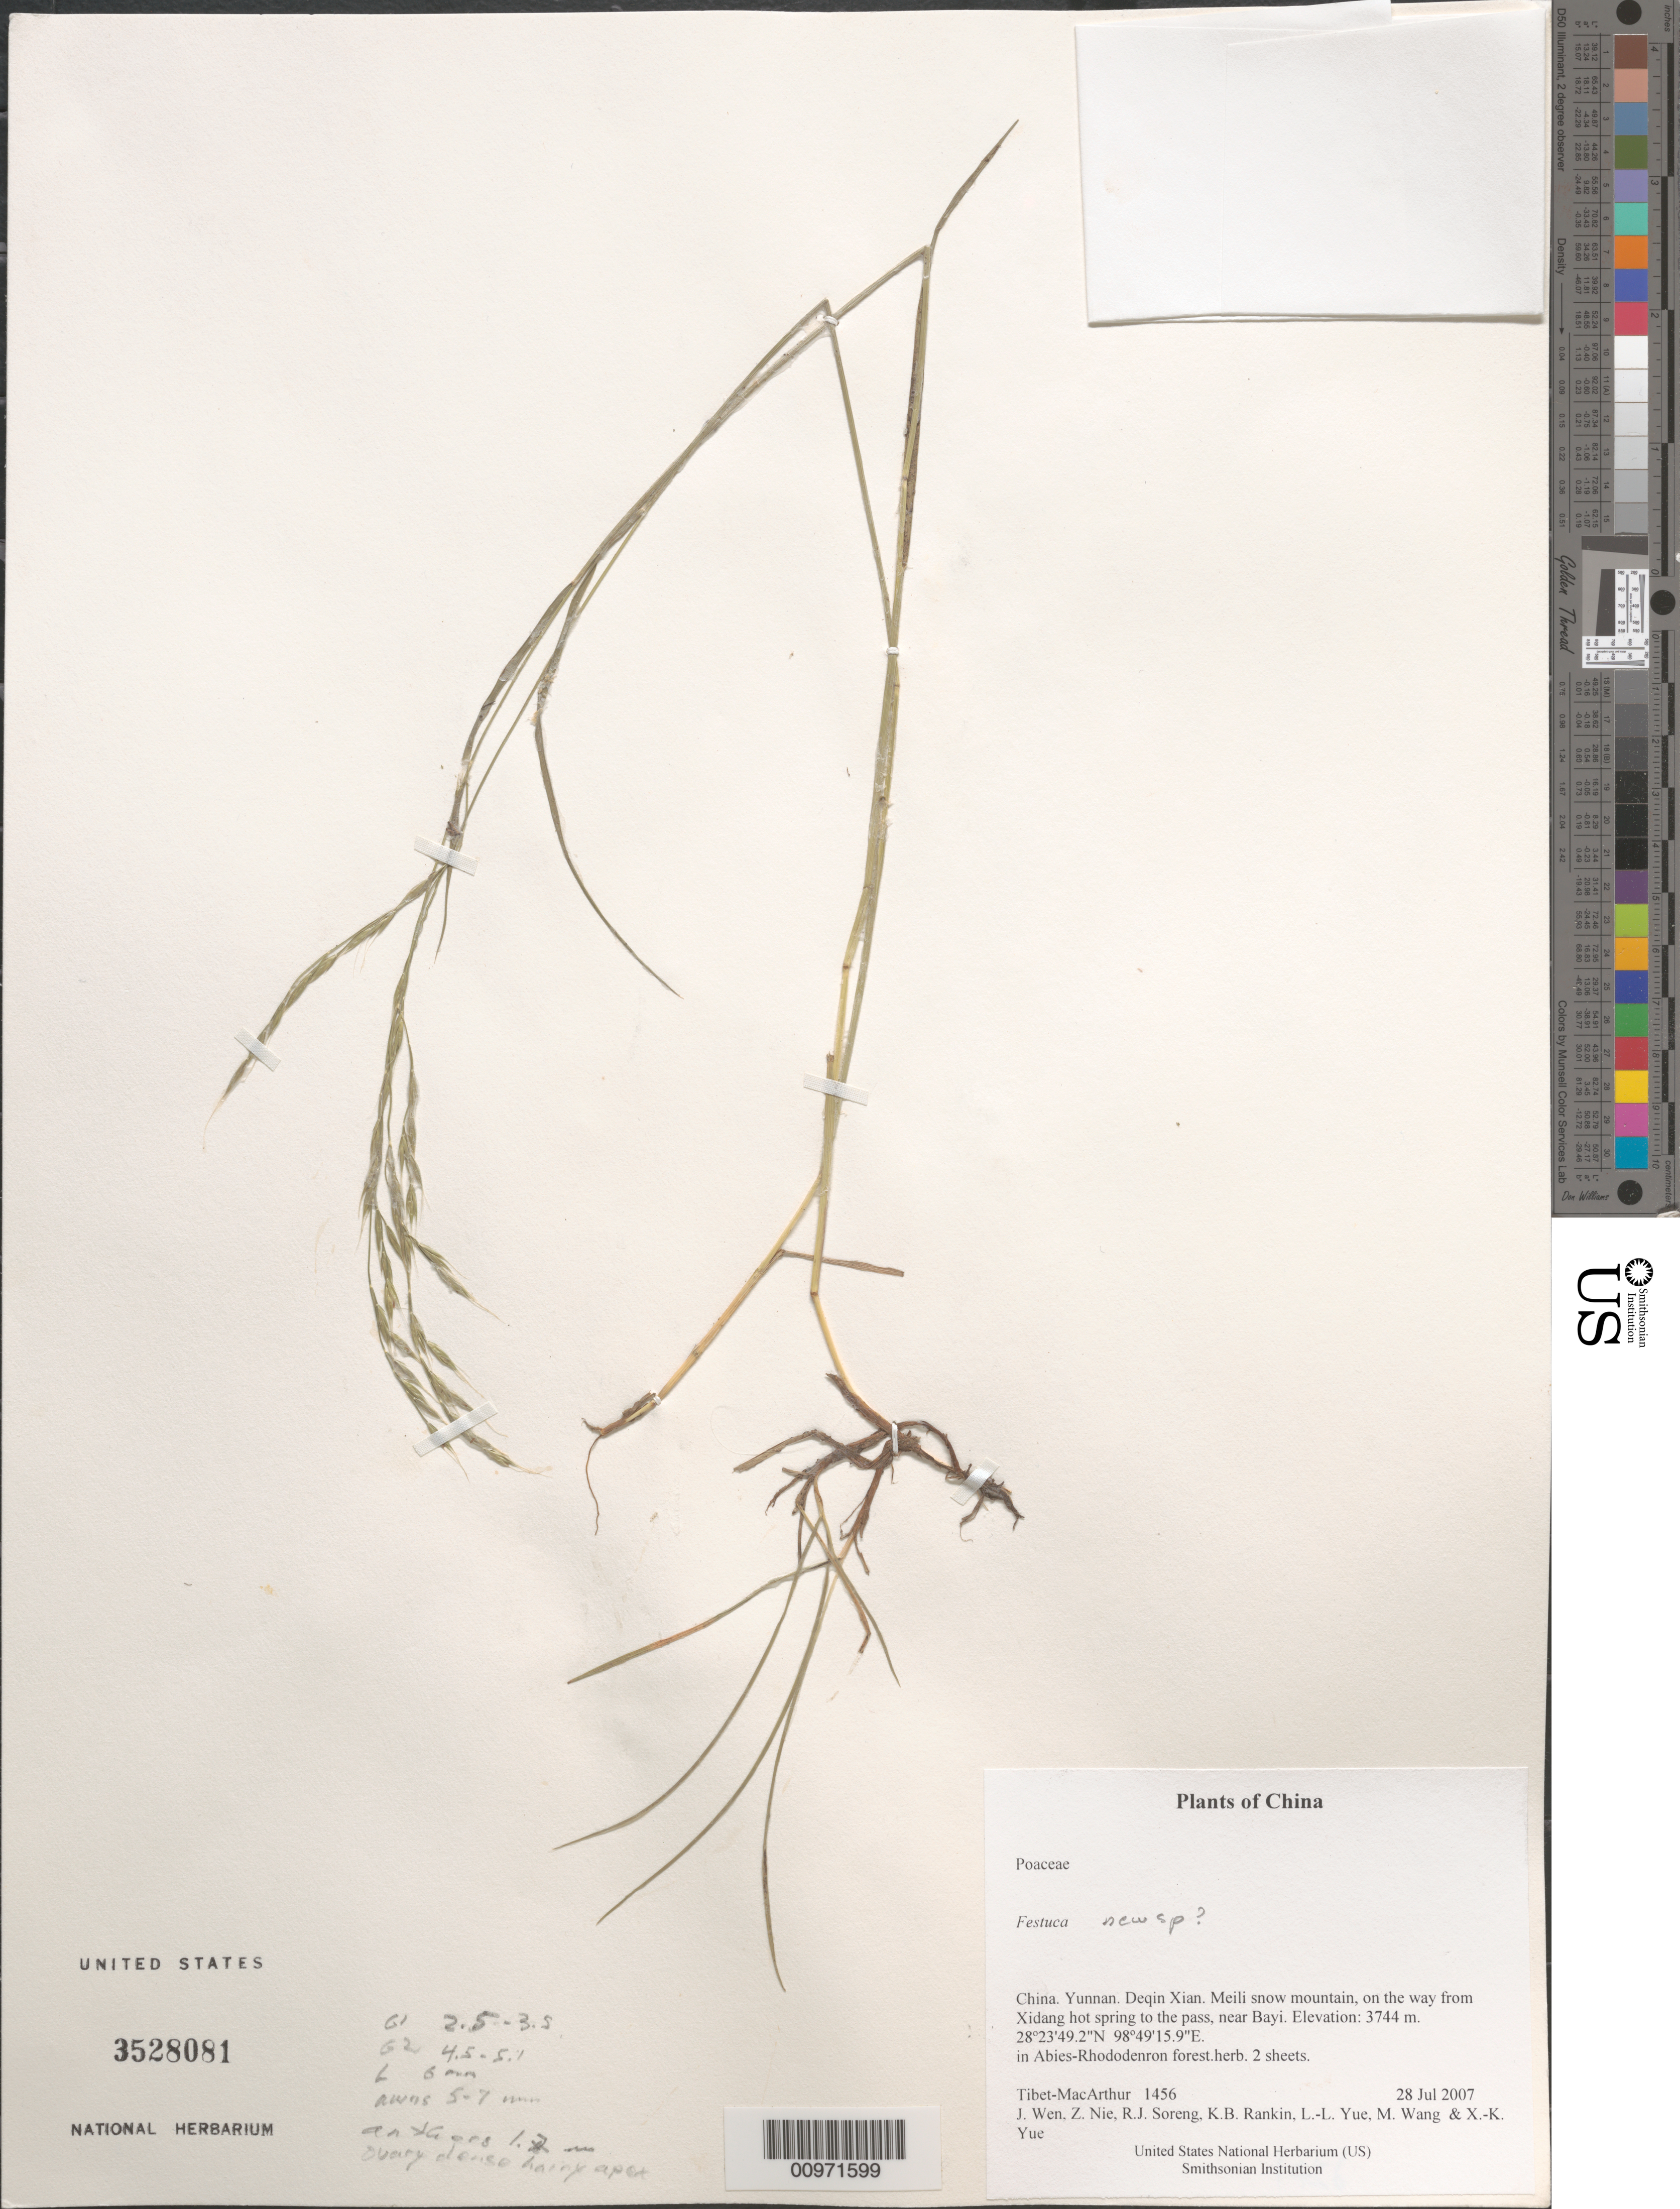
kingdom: Plantae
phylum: Tracheophyta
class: Liliopsida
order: Poales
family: Poaceae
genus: Festuca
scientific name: Festuca sp.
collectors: Tibet-MacArthur, J. Wen, Z. Nie, R. J. Soreng, K. Rankin, L. Yue, M. Wang & X. Yue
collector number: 1456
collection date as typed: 28 Jul 2007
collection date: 2007-07-28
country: China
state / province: Yunnan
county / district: Deqin Xian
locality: Meili snow mountain, on the way from Xidang hot spring to the pass, near Bayi.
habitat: In Abies-Rhododenron forest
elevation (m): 3744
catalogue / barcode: US 3528081